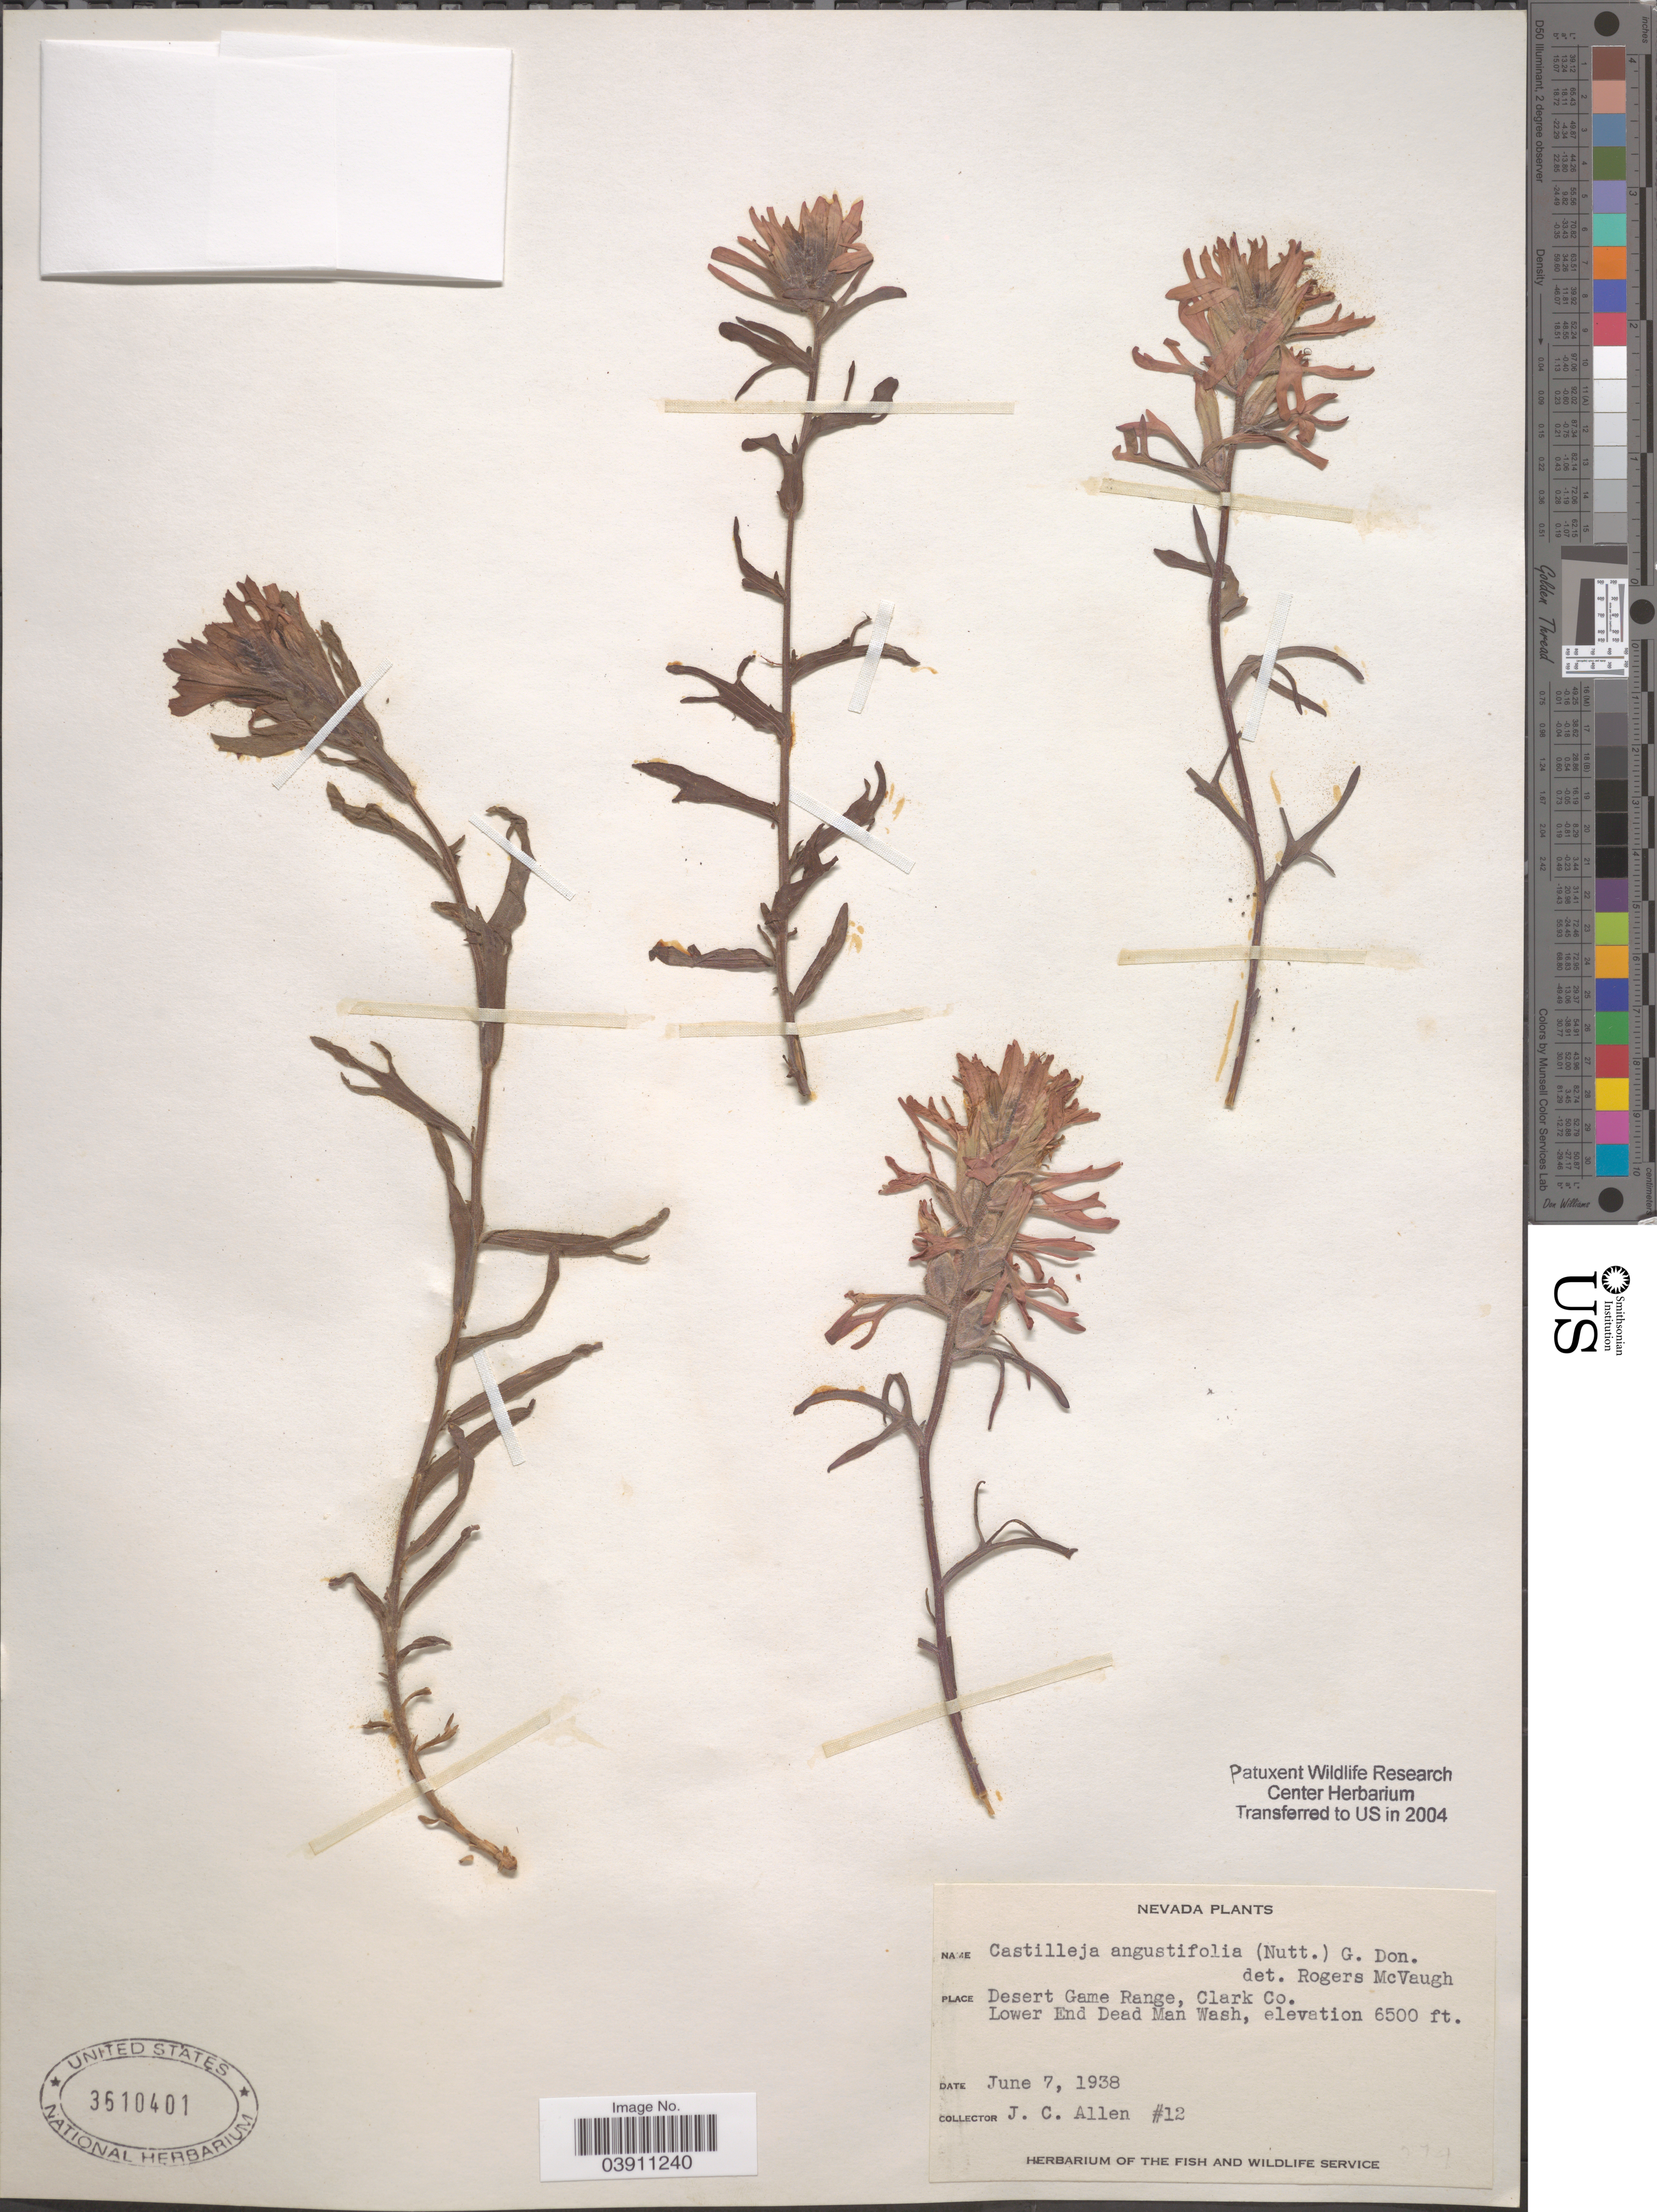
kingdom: Plantae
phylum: Tracheophyta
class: Magnoliopsida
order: Lamiales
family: Orobanchaceae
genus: Castilleja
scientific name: Castilleja angustifolia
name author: (Nutt.) G. Don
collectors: J. C. Allen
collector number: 12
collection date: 1938-06-07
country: United States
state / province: Nevada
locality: Desert Game Range, Clark Co. Lower End Dead Man Wash.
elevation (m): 1981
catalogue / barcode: US 3610401